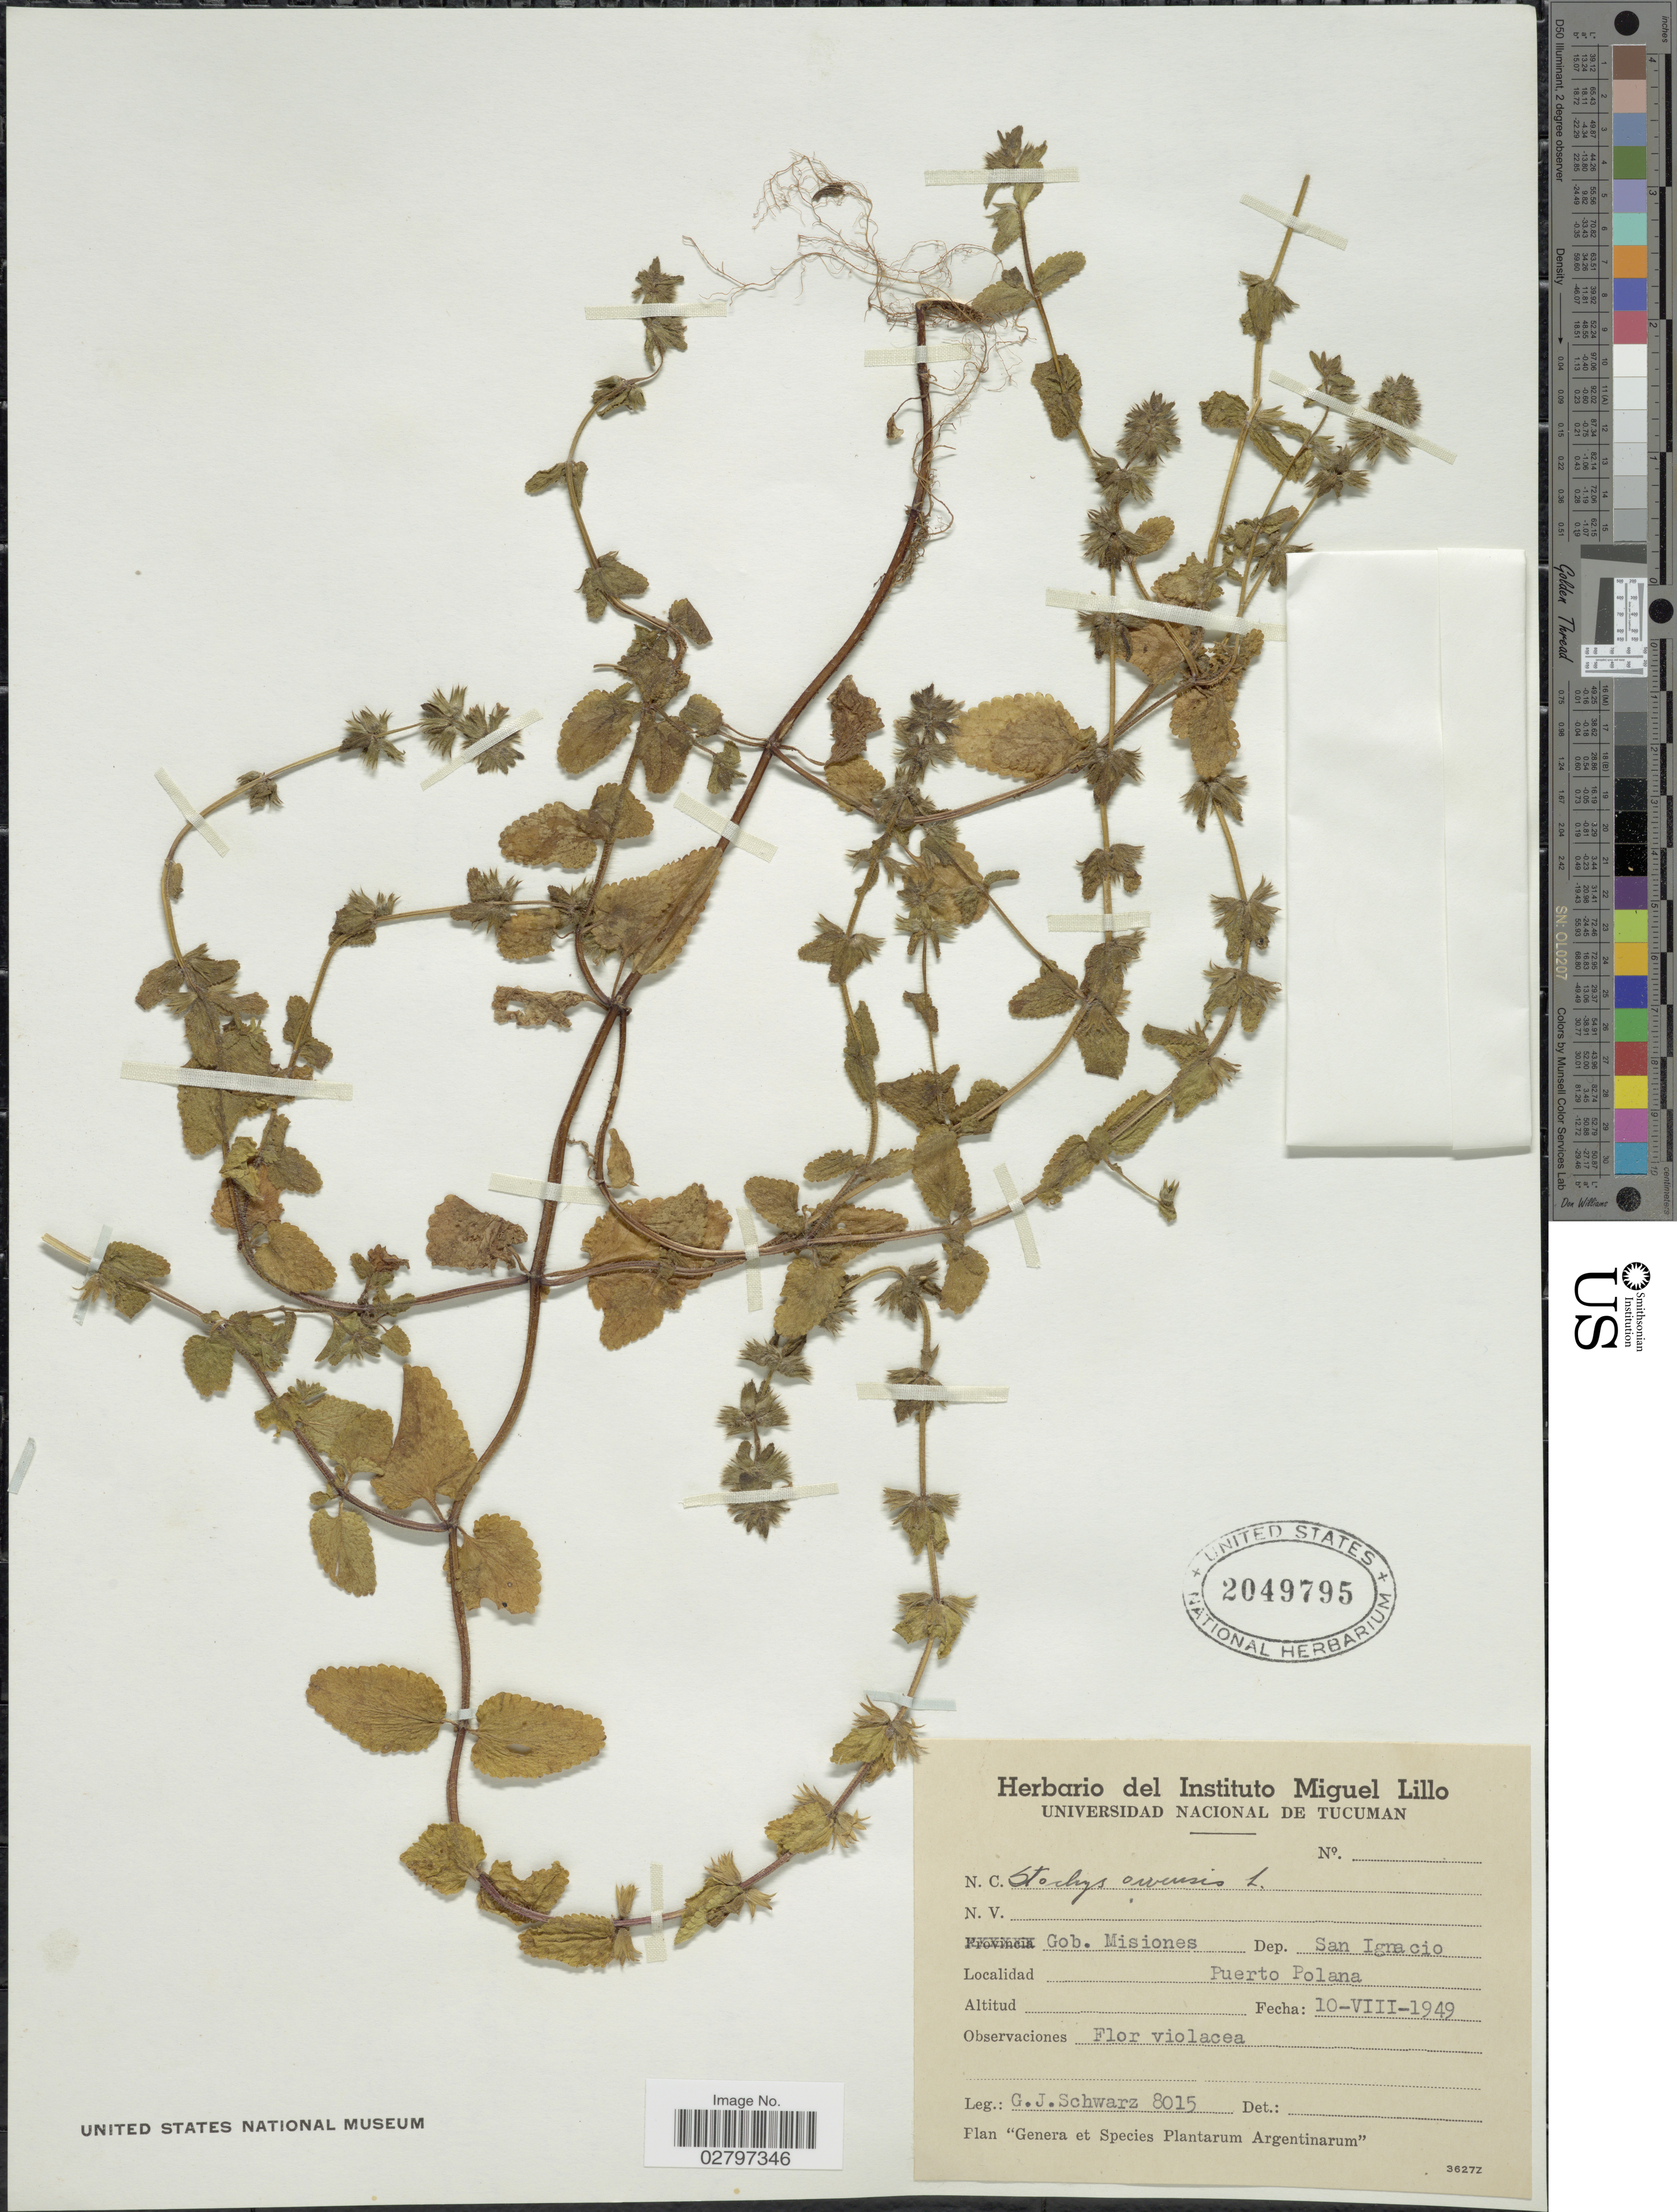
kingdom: Plantae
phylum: Tracheophyta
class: Magnoliopsida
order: Lamiales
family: Lamiaceae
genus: Stachys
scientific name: Stachys arvensis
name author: (L.) L.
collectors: G. J. Schwarz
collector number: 8015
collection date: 1949-08-10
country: Argentina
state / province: Misiones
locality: Gob. Misiones, Dep. San Ignacio, Puerto Polana.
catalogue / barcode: US 2049795